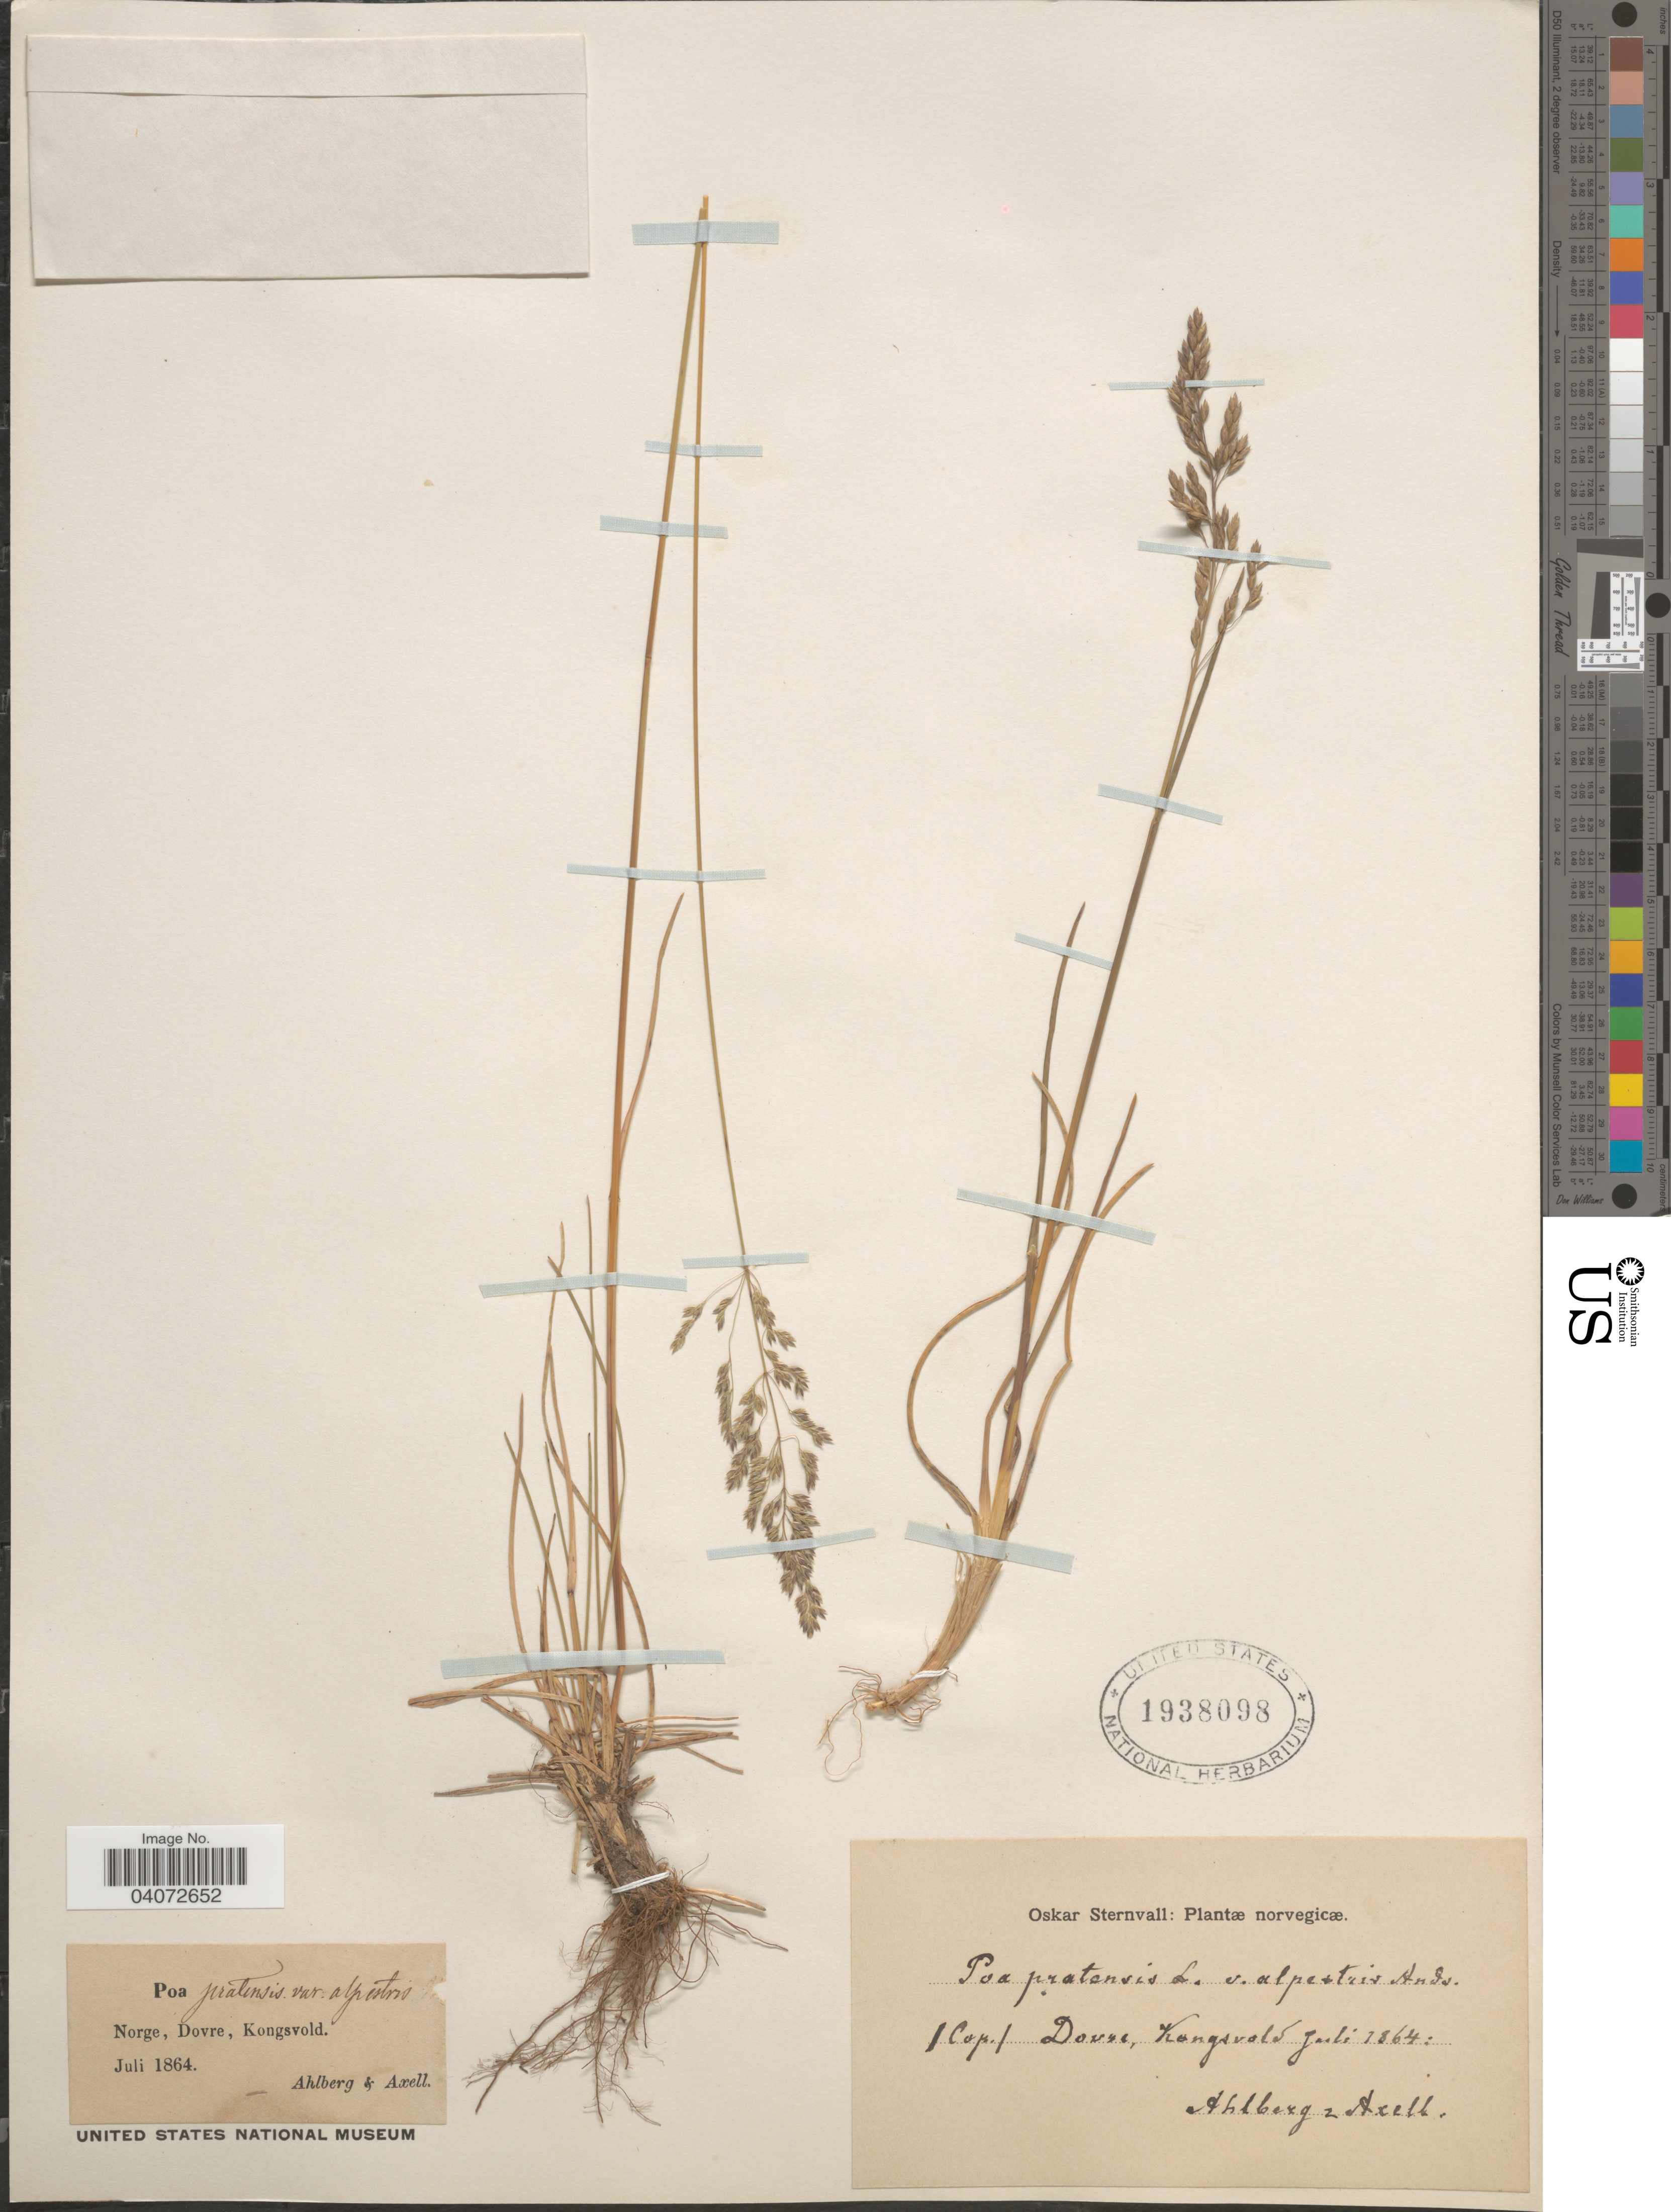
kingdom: Plantae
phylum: Tracheophyta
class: Liliopsida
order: Poales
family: Poaceae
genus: Poa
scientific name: Poa pratensis subsp. angustifolia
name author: (L.) Lej.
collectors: Ahlberg & Axell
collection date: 1864-07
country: Norway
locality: Norge, Dovre, Kongsvold.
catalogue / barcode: US 1938098